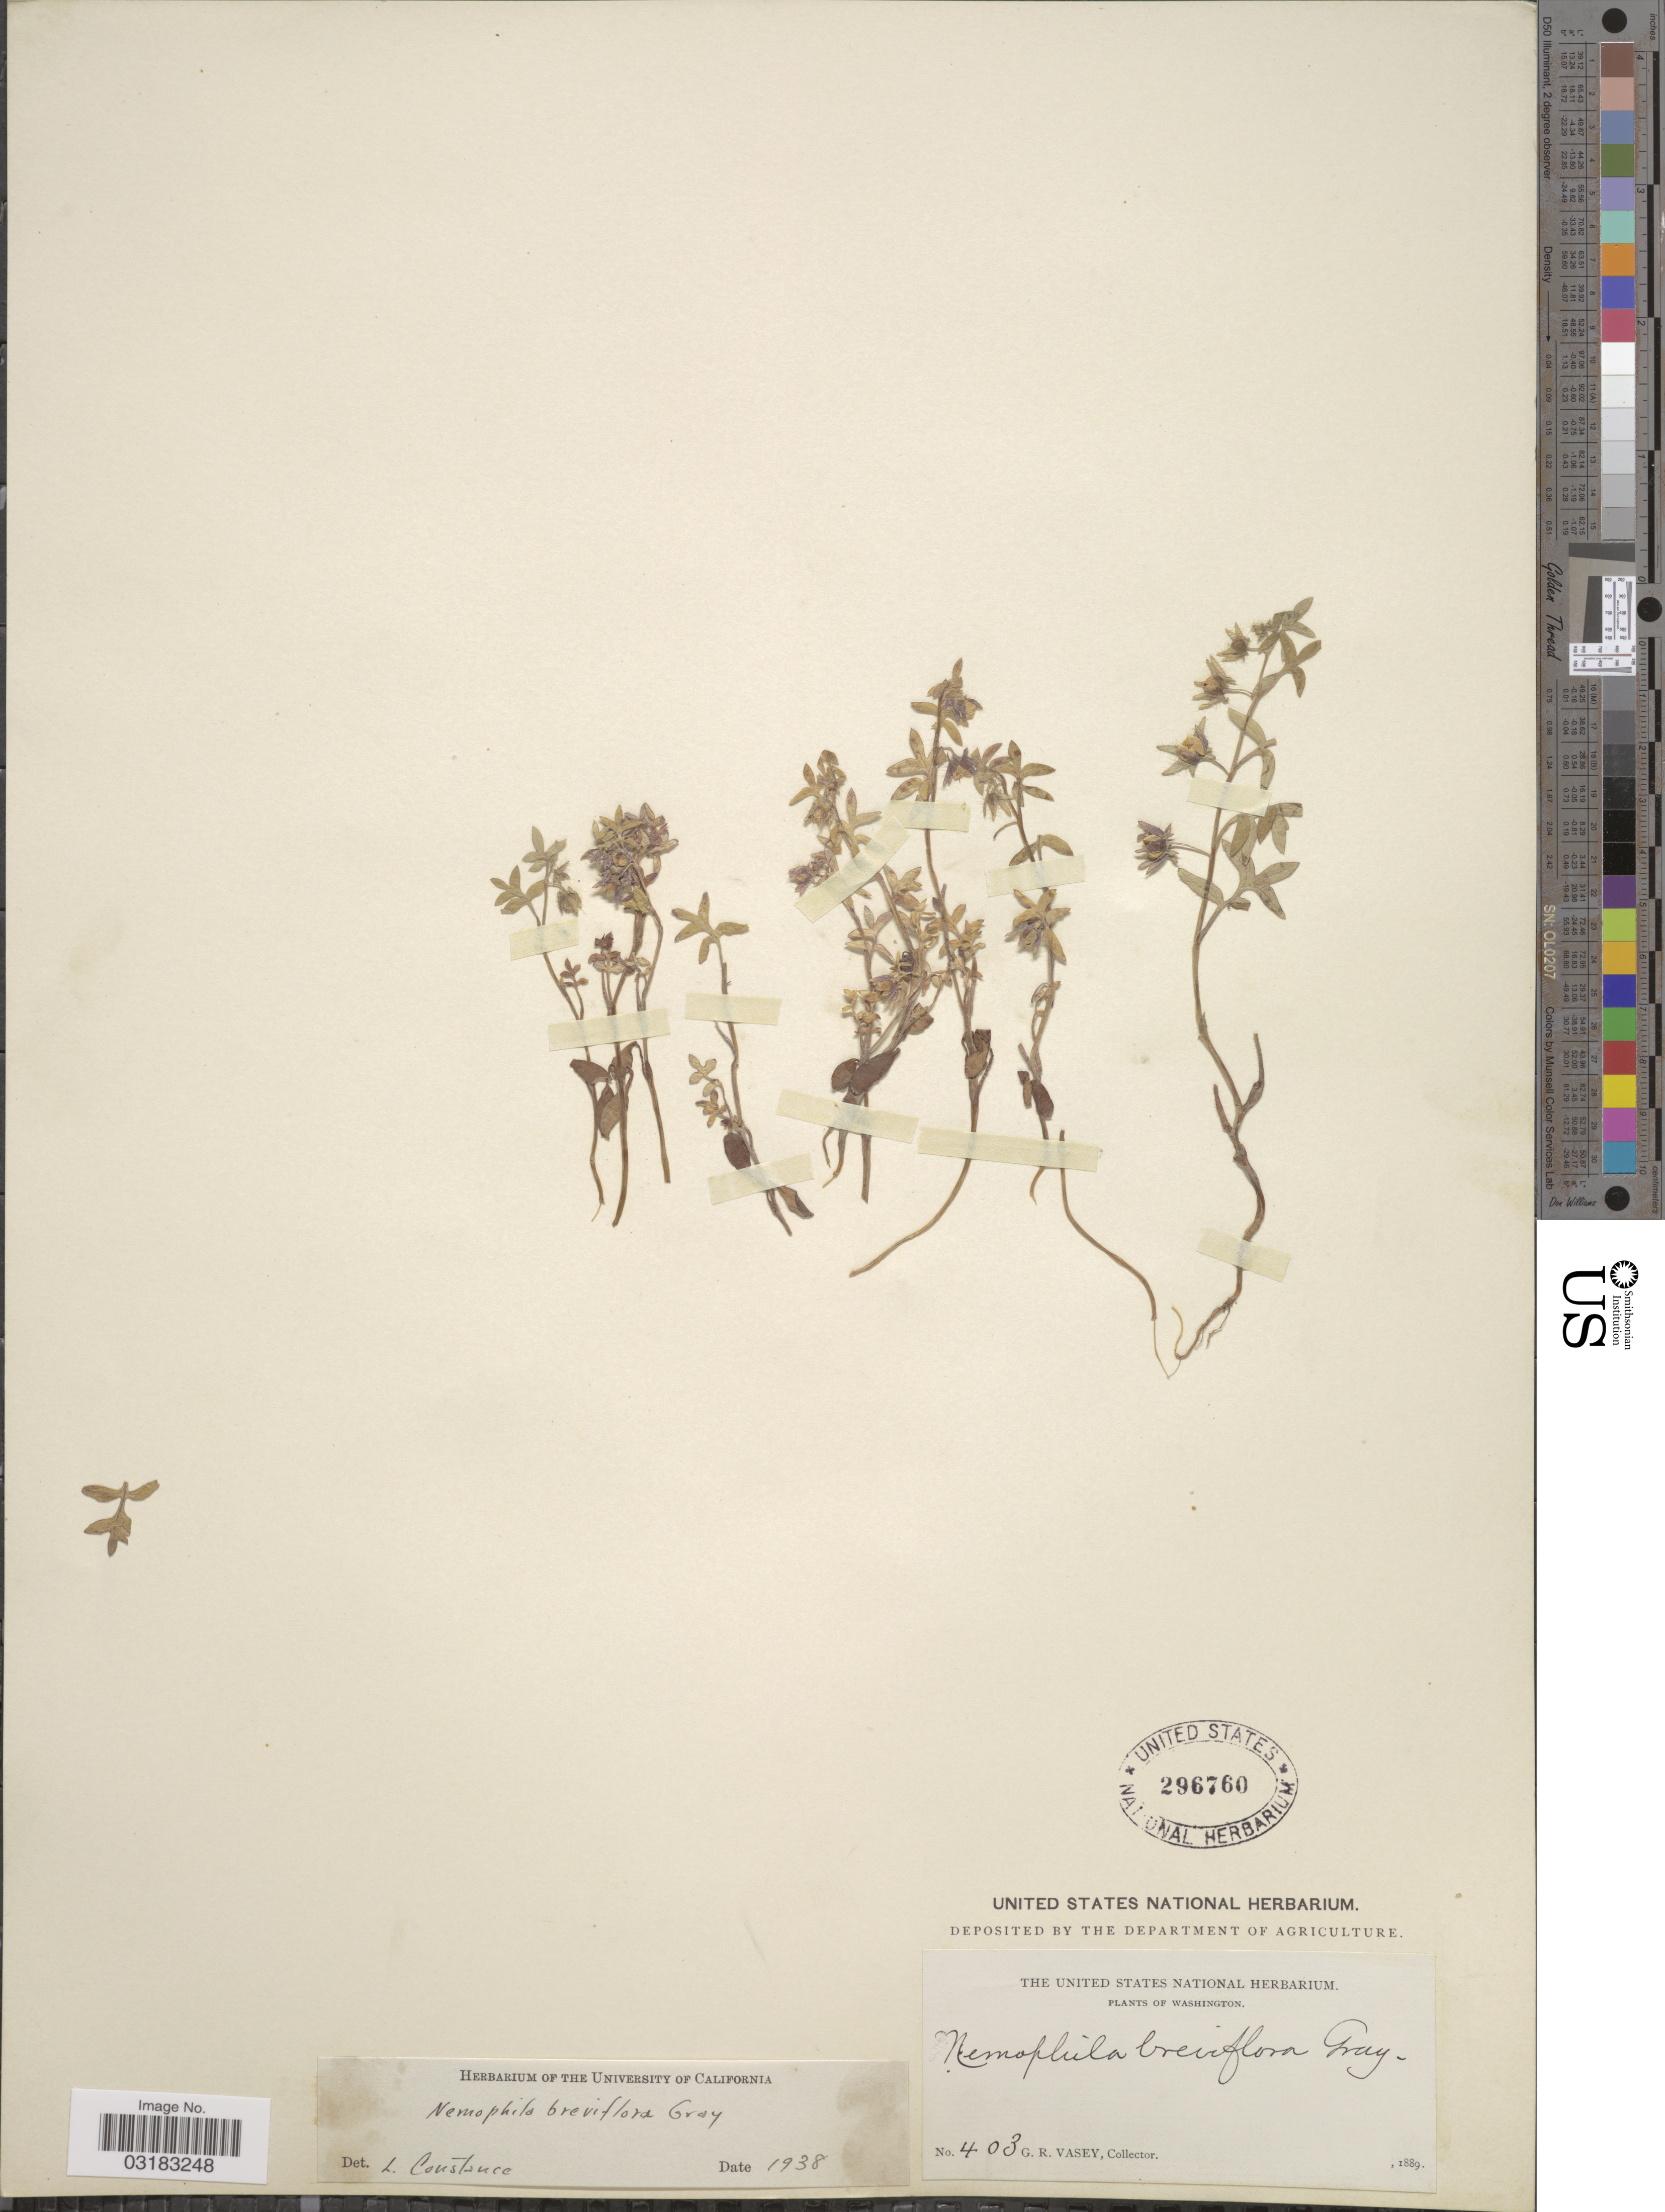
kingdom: Plantae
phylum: Tracheophyta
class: Magnoliopsida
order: Boraginales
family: Hydrophyllaceae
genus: Nemophila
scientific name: Nemophila breviflora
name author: A. Gray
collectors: G. R. Vasey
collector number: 403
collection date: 1889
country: United States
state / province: Washington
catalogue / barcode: US 296760